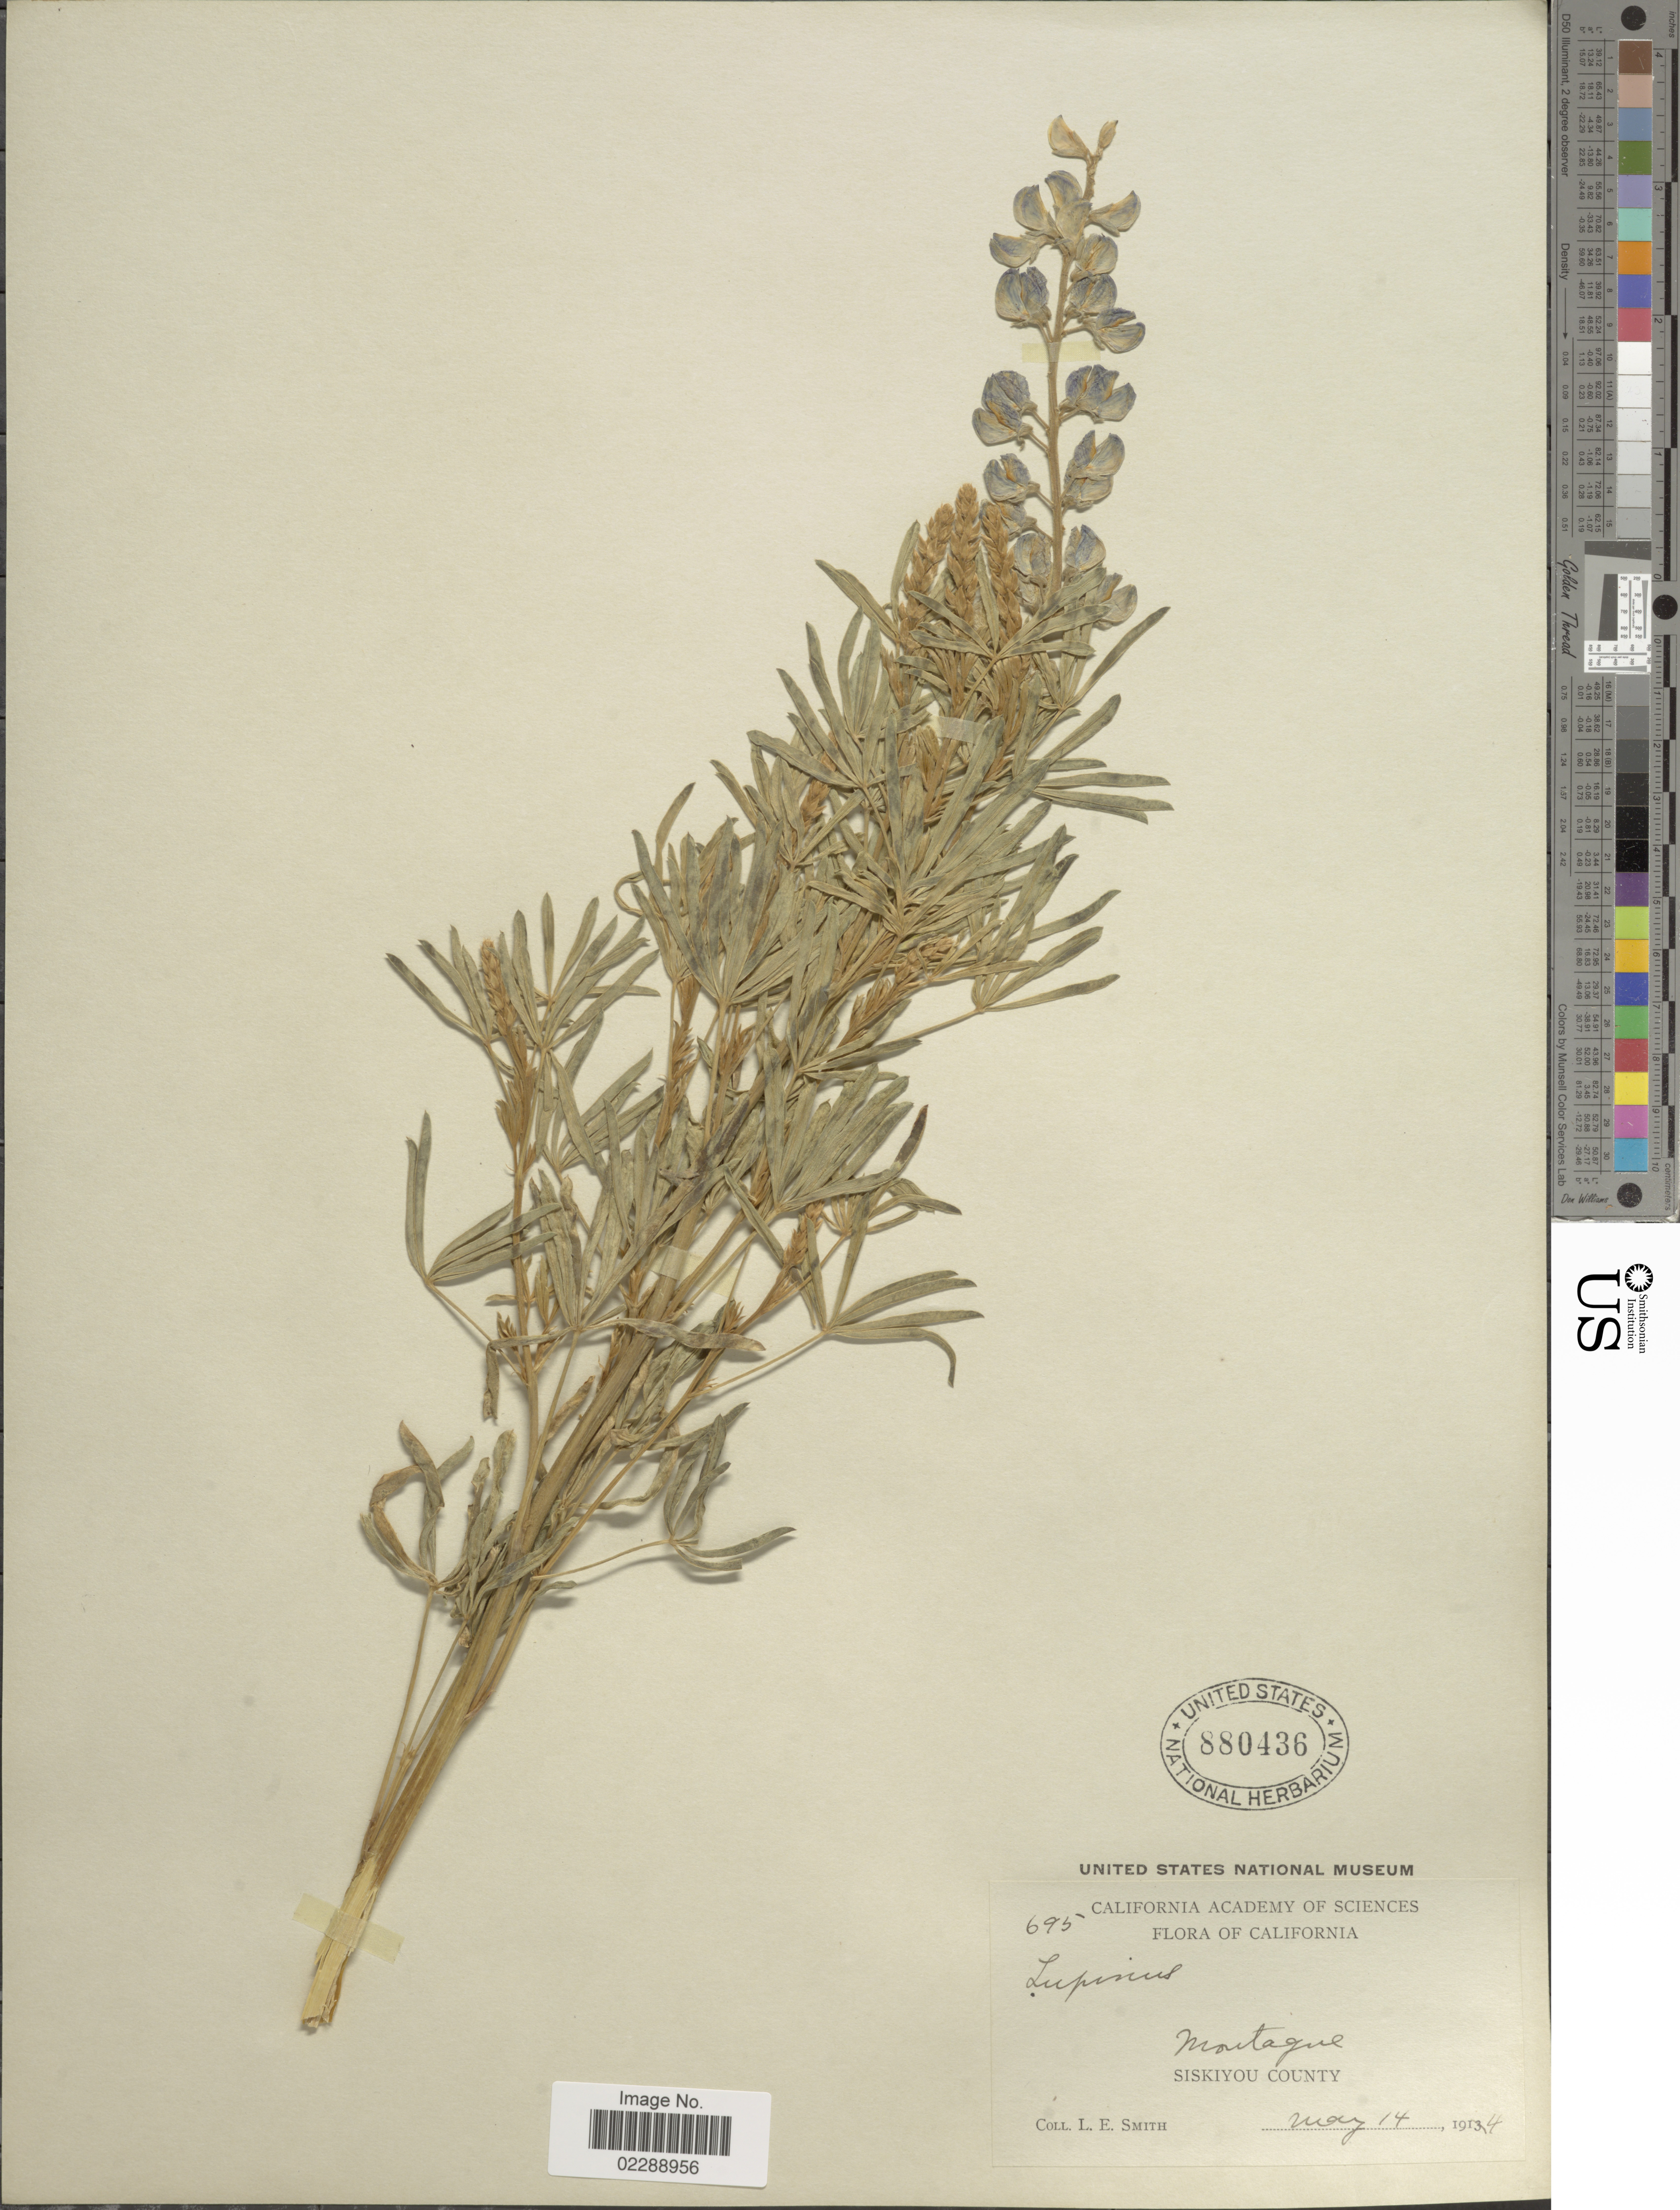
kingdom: Plantae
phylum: Tracheophyta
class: Magnoliopsida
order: Fabales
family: Fabaceae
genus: Lupinus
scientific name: Lupinus sp.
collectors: L. E. Smith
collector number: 695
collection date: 1914-05-14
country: United States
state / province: California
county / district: Siskiyou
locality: Montagne, Siskiyou County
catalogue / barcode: US 880436